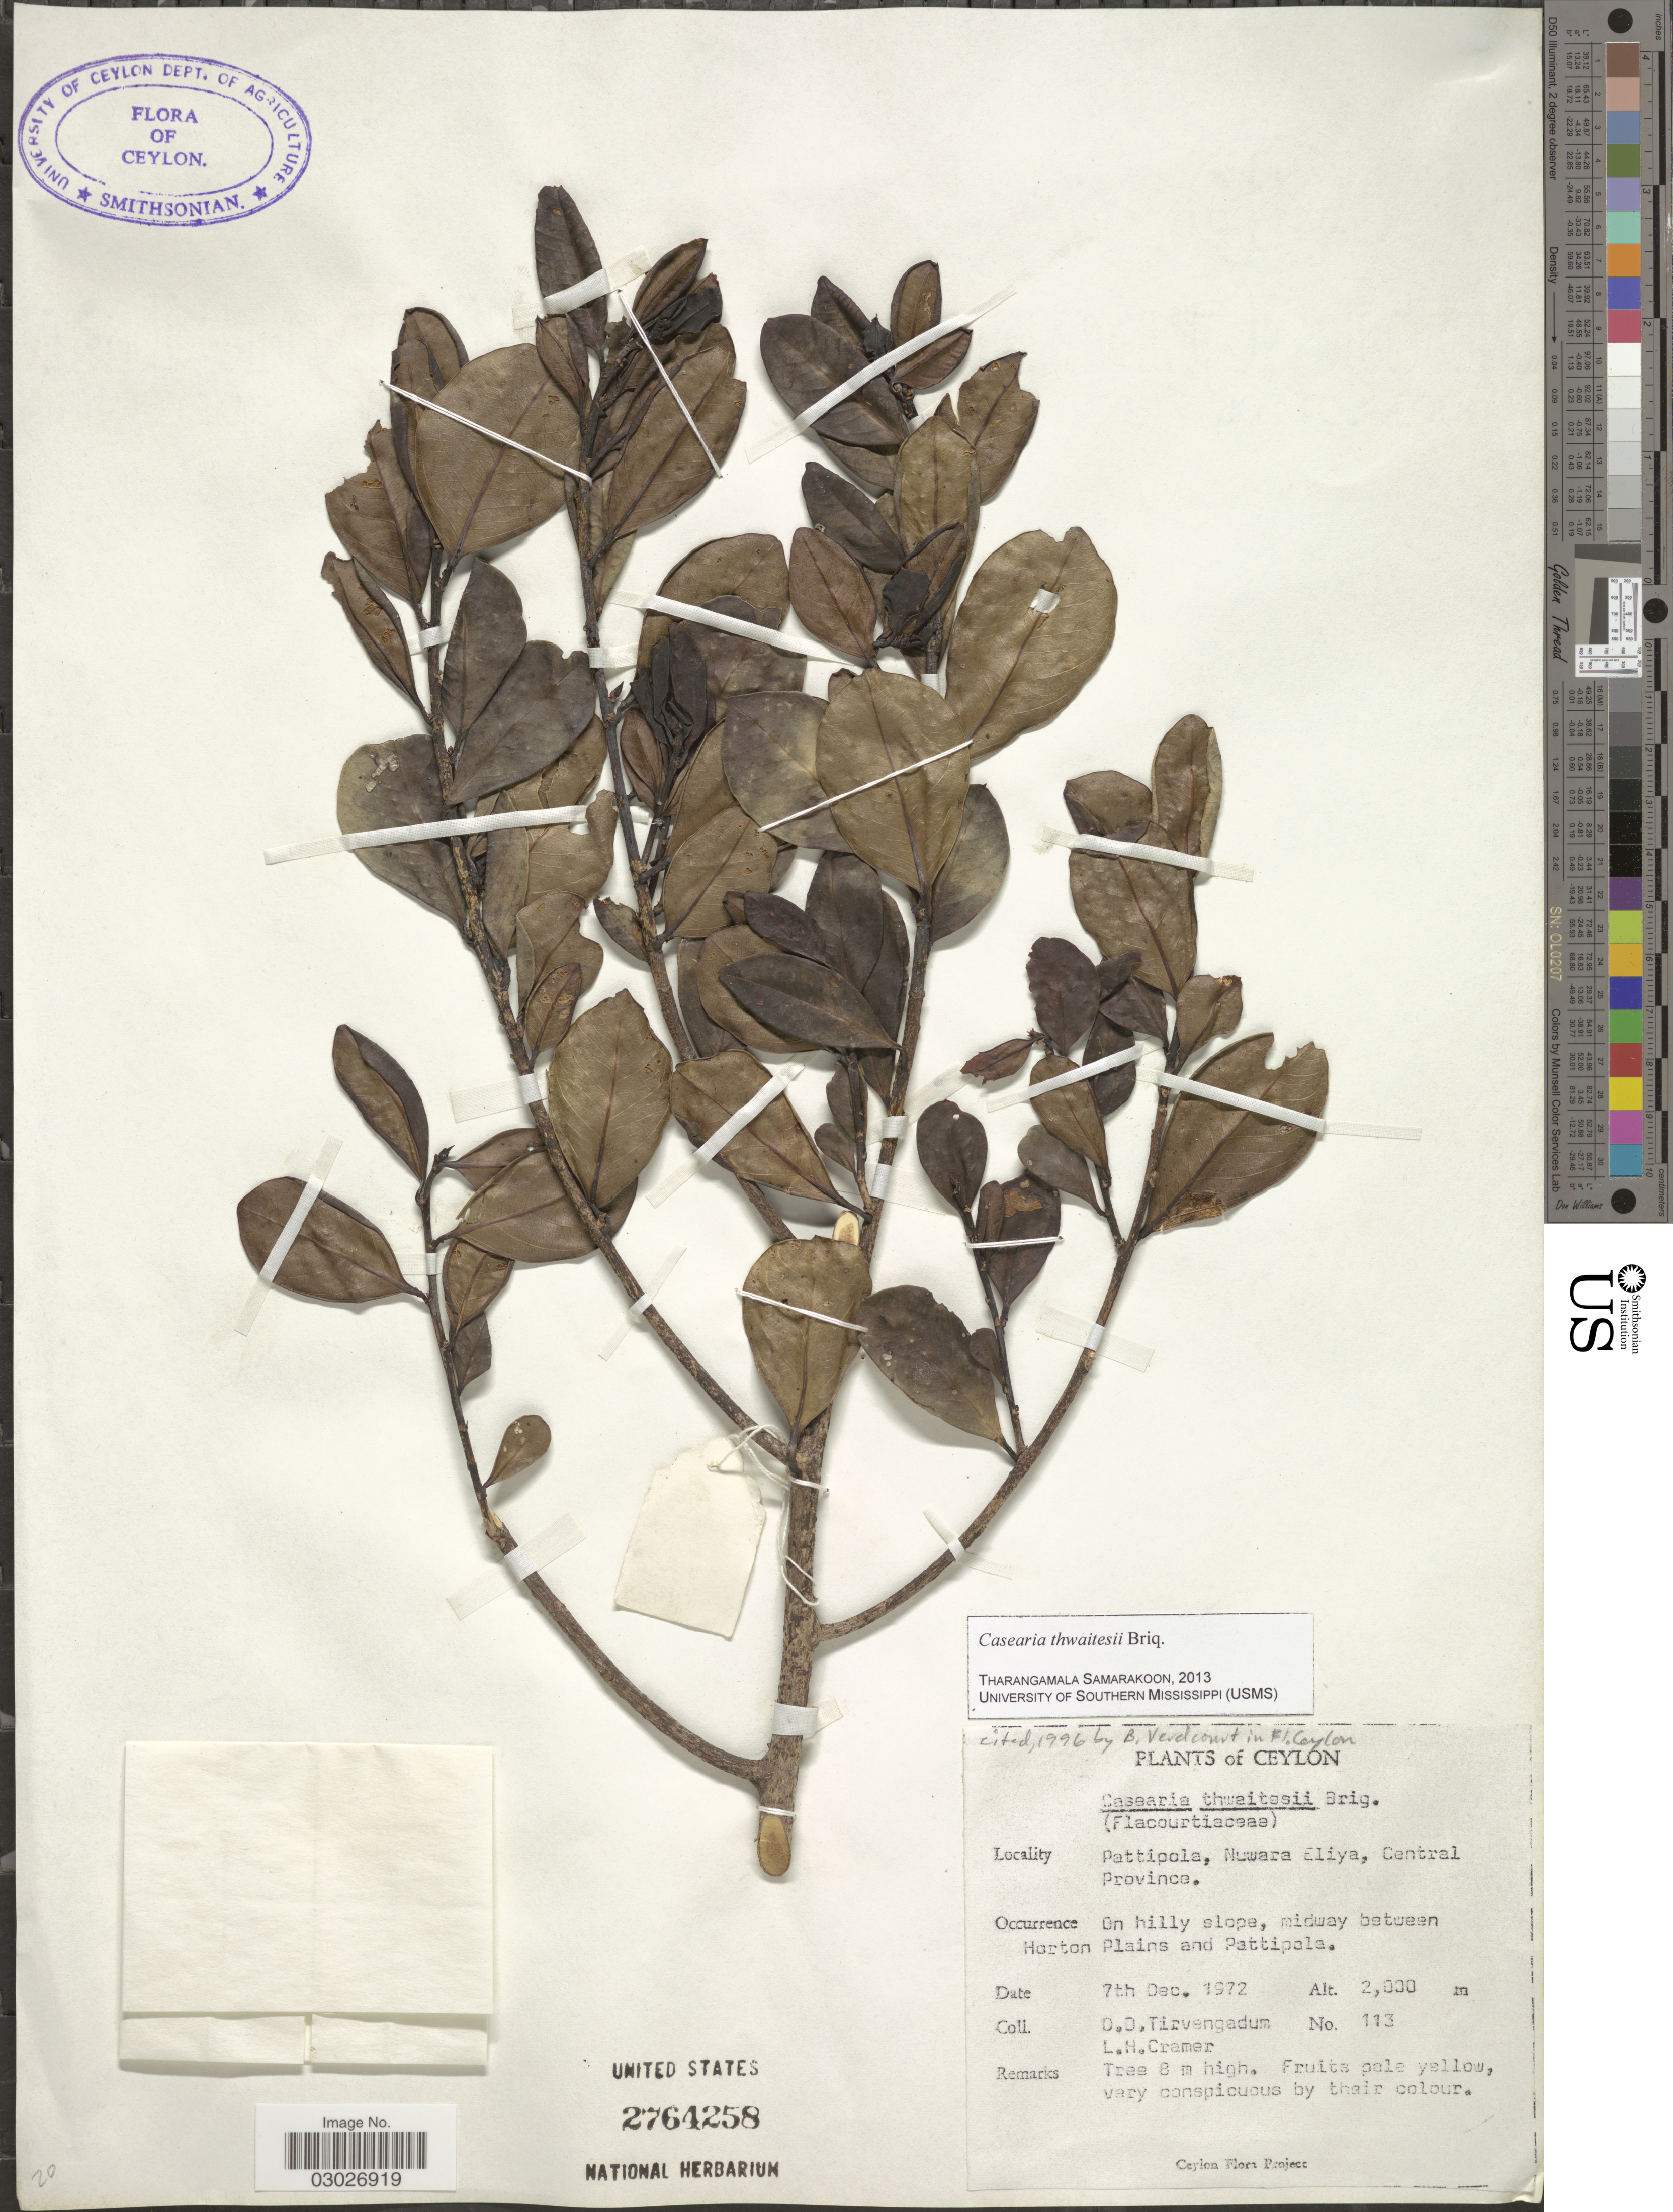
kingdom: Plantae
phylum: Tracheophyta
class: Magnoliopsida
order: Malpighiales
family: Salicaceae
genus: Casearia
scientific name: Casearia thwaitesii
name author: Briq.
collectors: D. Tirvengadum & L. H. Cramer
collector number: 113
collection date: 1972-12-07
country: Sri Lanka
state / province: Central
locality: Ceylon. Pattipola, Nuwara Eliya, Central Province. On hilly slope, midway between Horton Plains and Pattipola.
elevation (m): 2000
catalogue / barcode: US 2764258